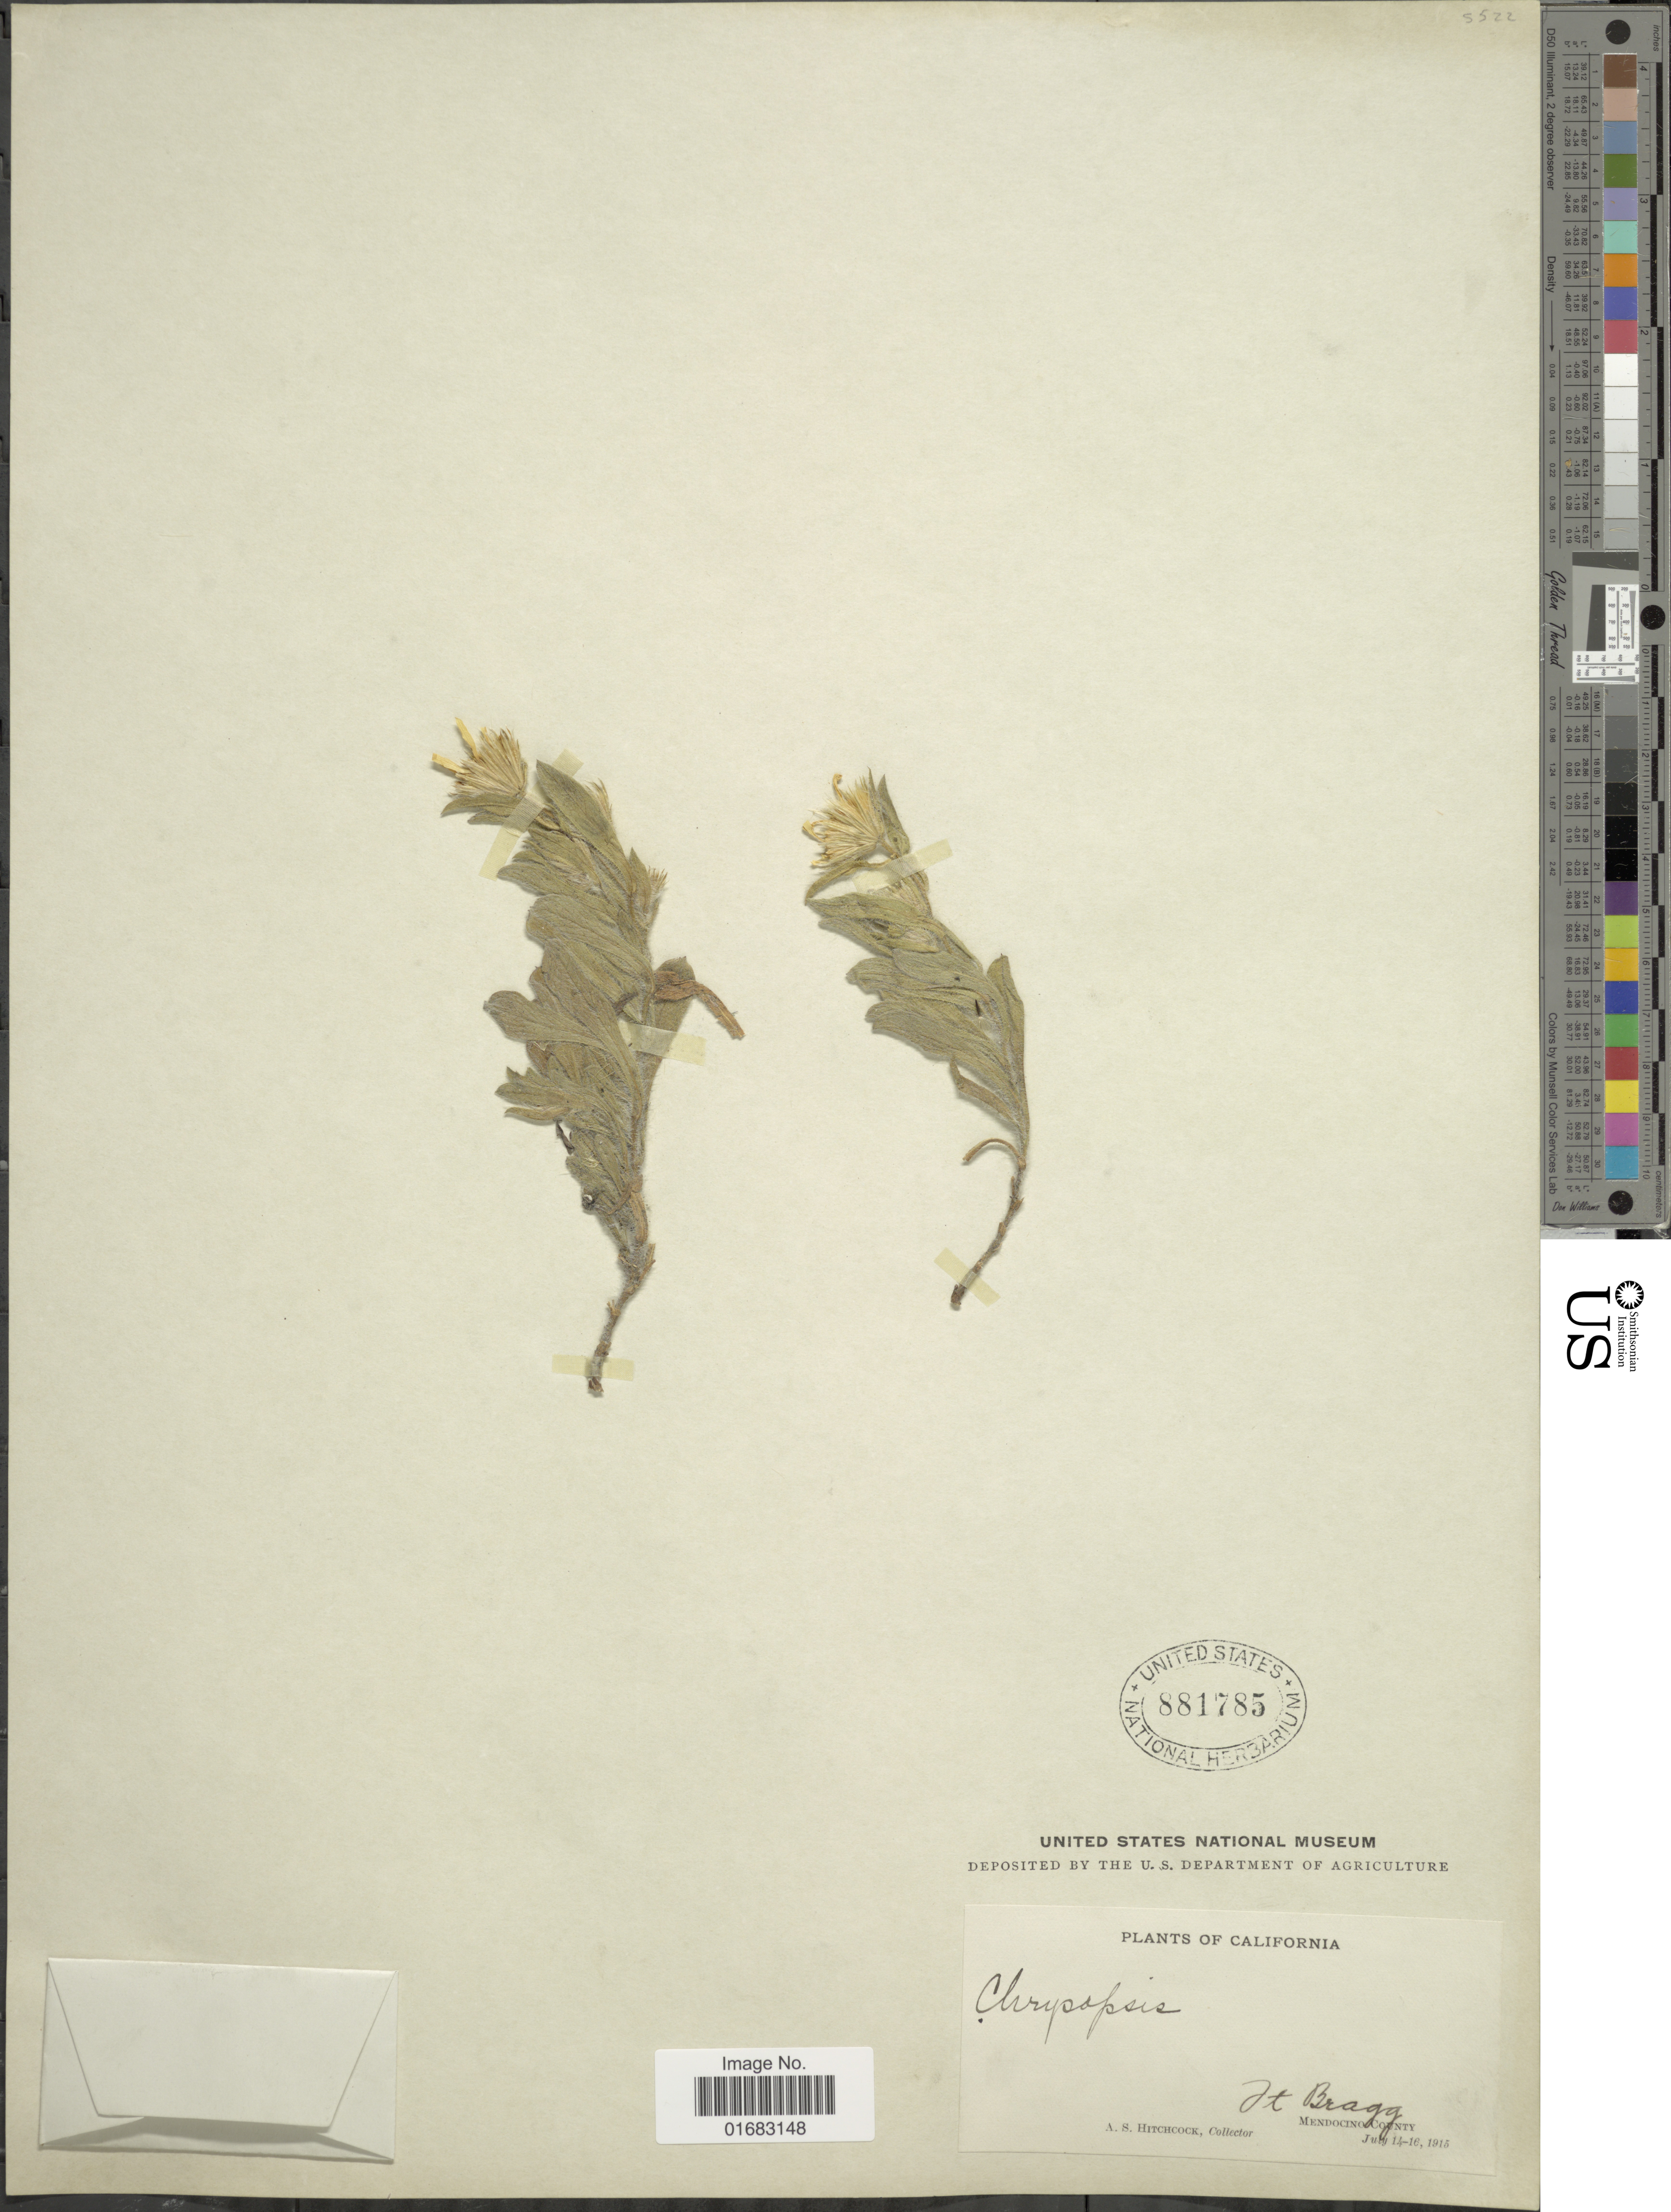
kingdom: Plantae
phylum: Tracheophyta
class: Magnoliopsida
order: Asterales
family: Asteraceae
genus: Heterotheca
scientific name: Heterotheca sp.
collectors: A. S. Hitchcock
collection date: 1915-07-14/1915-07-16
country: United States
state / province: California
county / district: Mendocino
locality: Ft. Bragg, Mendocino County.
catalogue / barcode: US 881785